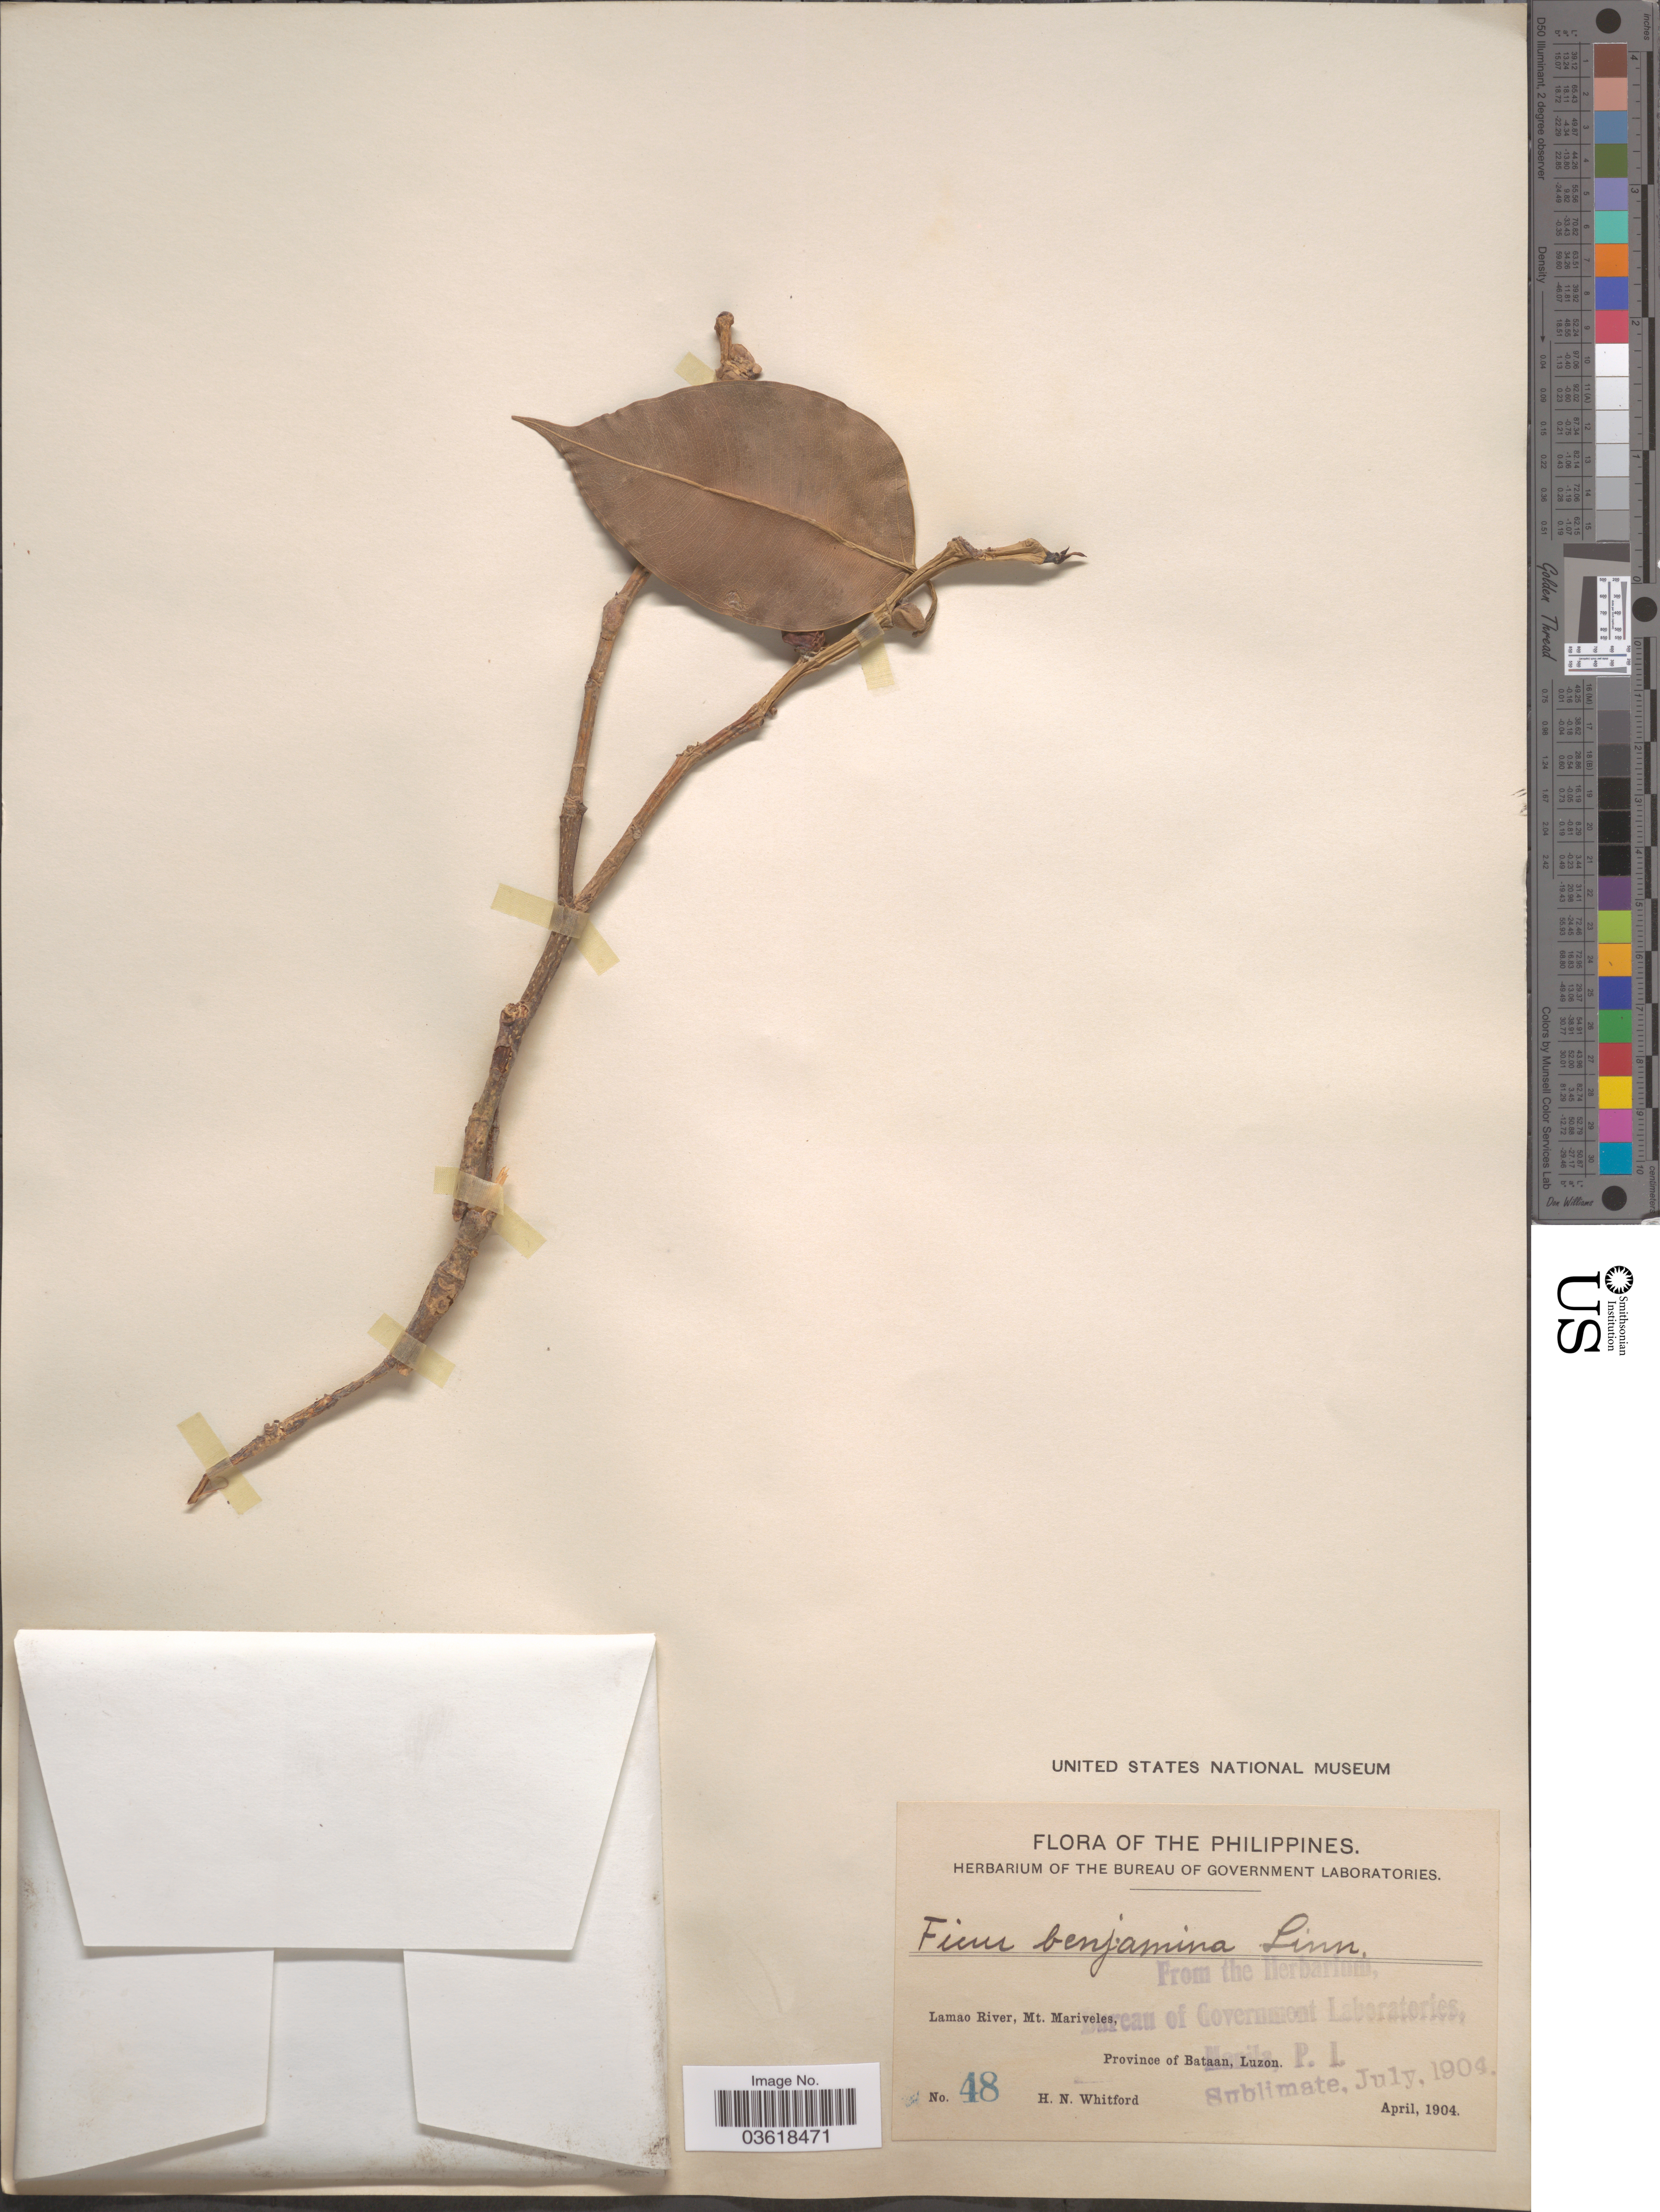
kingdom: Plantae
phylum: Tracheophyta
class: Magnoliopsida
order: Rosales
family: Moraceae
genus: Ficus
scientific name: Ficus benjamina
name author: L.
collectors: H. N. Whitford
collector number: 48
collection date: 1904-04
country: Philippines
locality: Lamao River, Mt. Mariveles, Province of Bataan, Luzon.